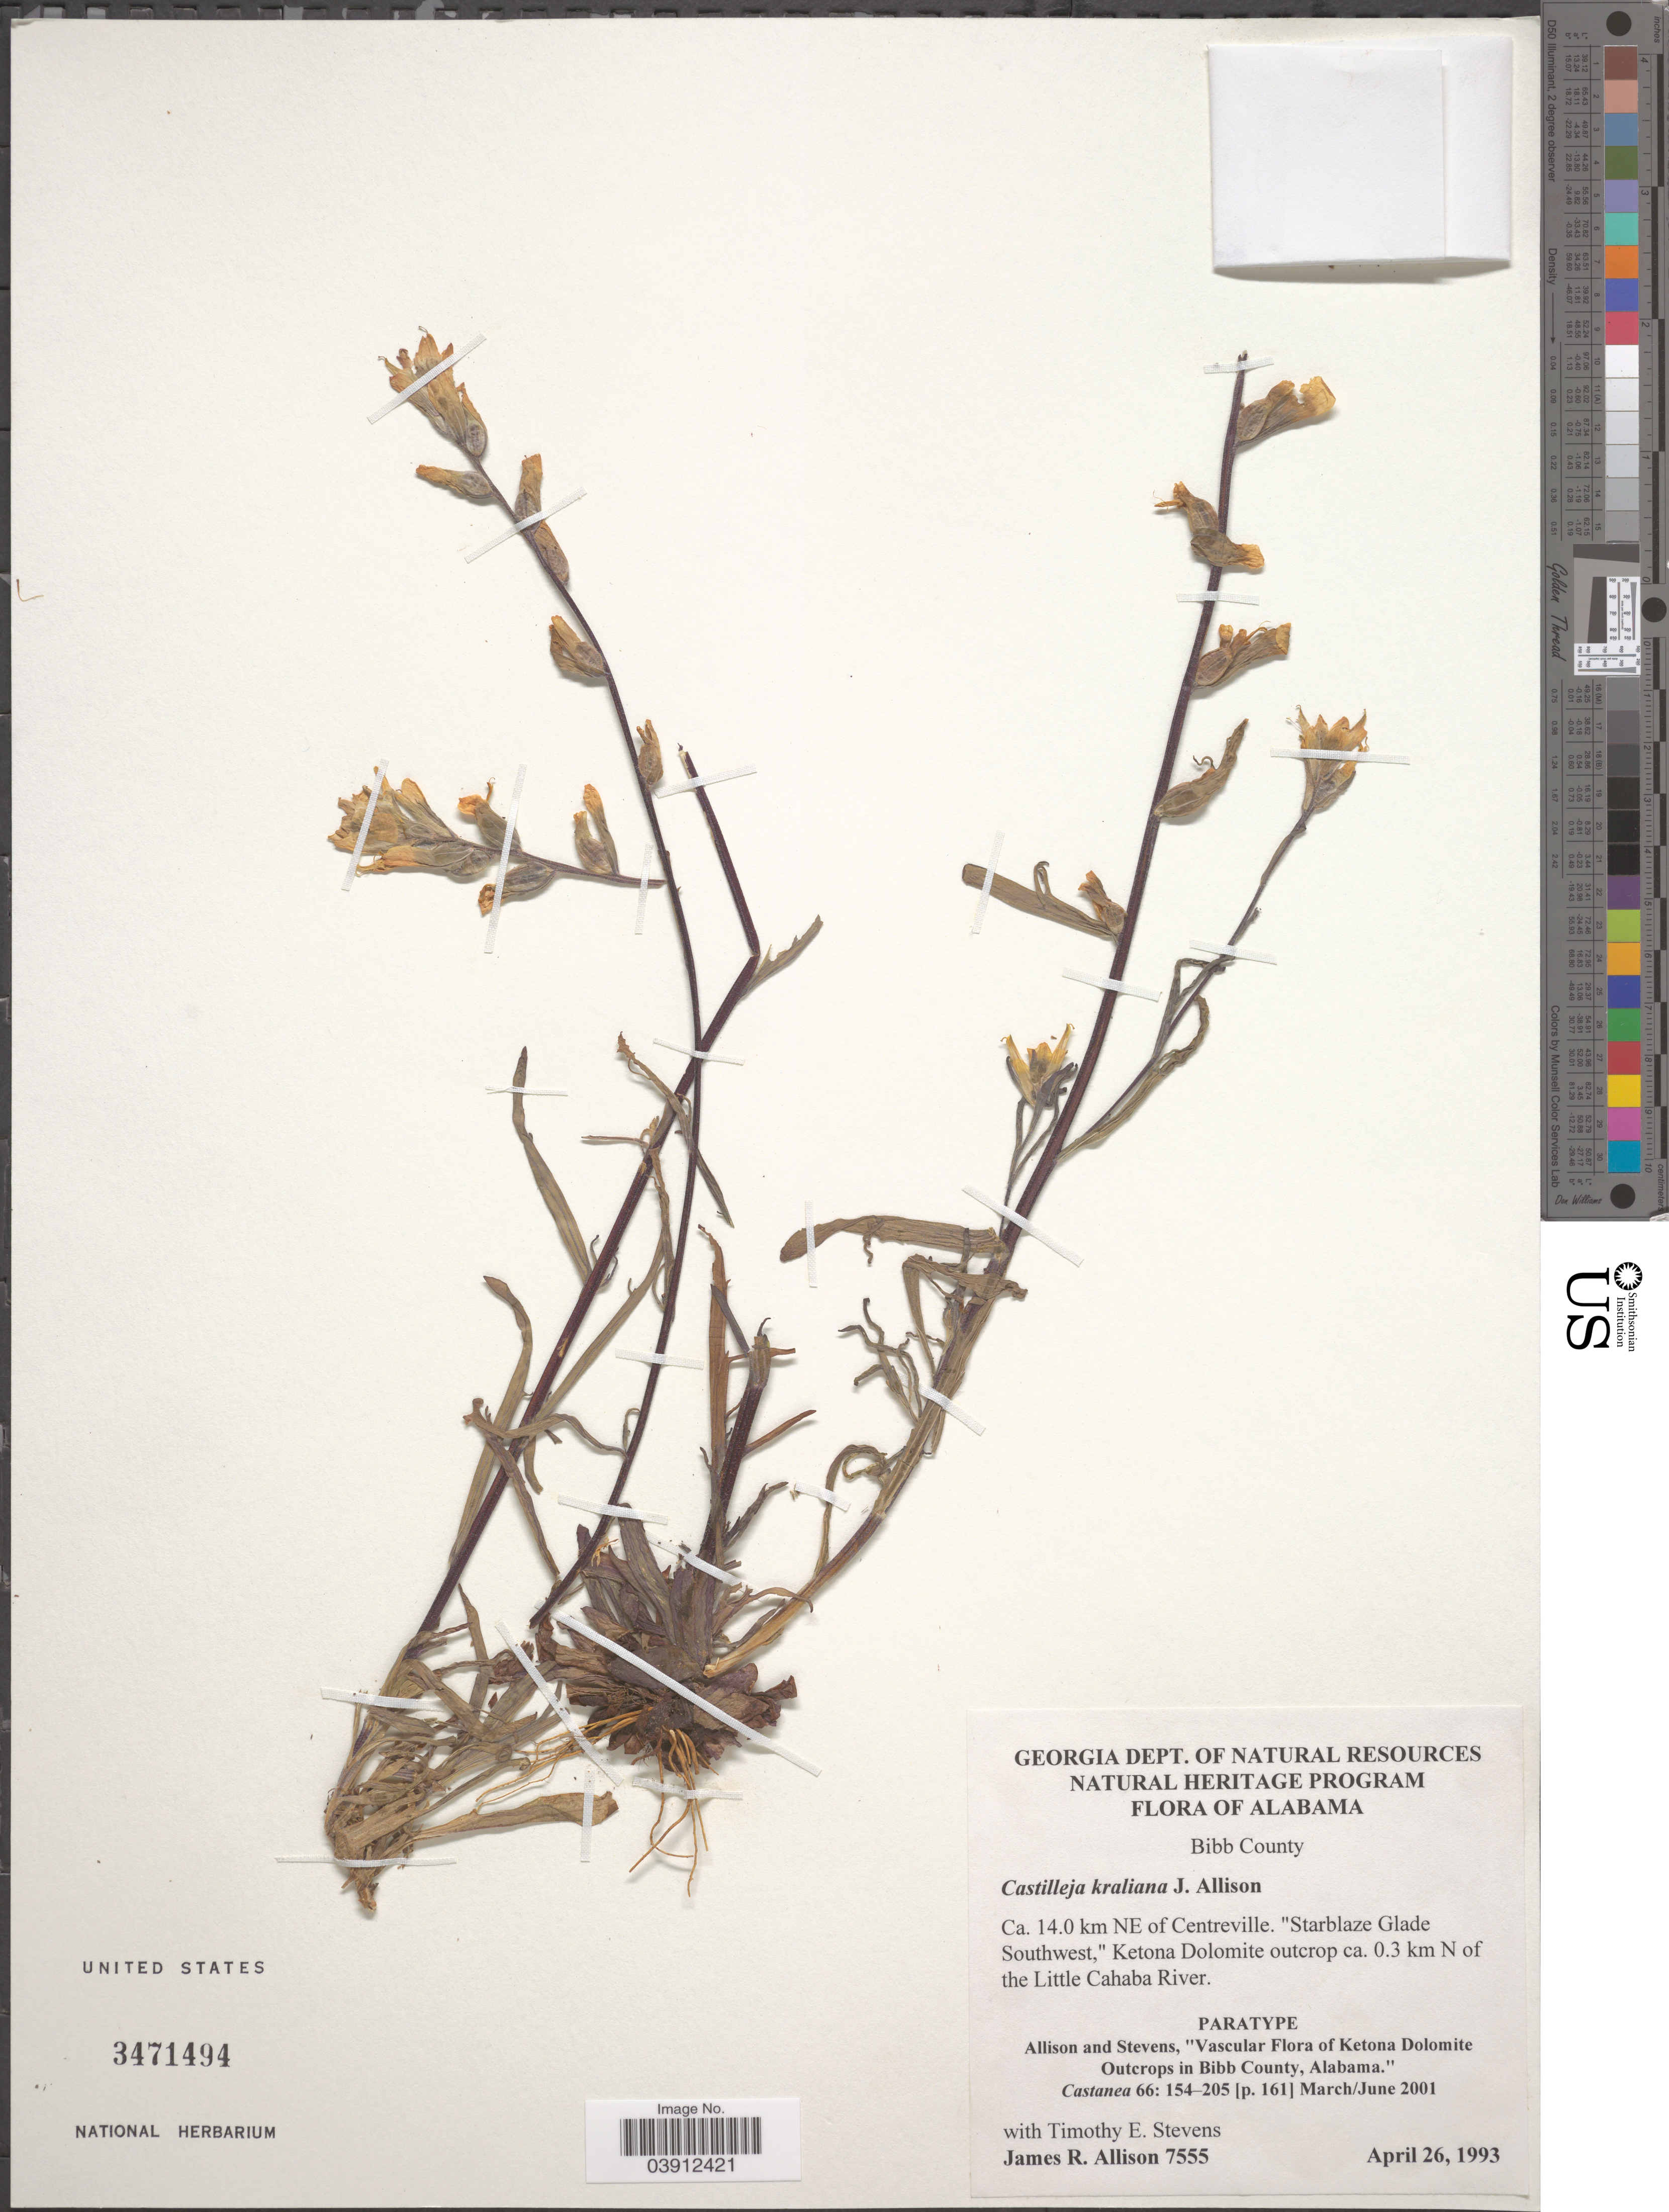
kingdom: Plantae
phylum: Tracheophyta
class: Magnoliopsida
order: Lamiales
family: Orobanchaceae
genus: Castilleja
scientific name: Castilleja kraliana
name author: J.R. Allison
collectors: J. R. Allison & T. Stevens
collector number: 7555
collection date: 1993-04-26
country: United States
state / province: Alabama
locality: Bibb County.Ca. 14.0 km NE of Centreville. 'Starblaze Glade Southwest,' Ketona Dolomite outcrop ca. 0.3 km N of the Little Cahaba River.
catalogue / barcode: US 3471494